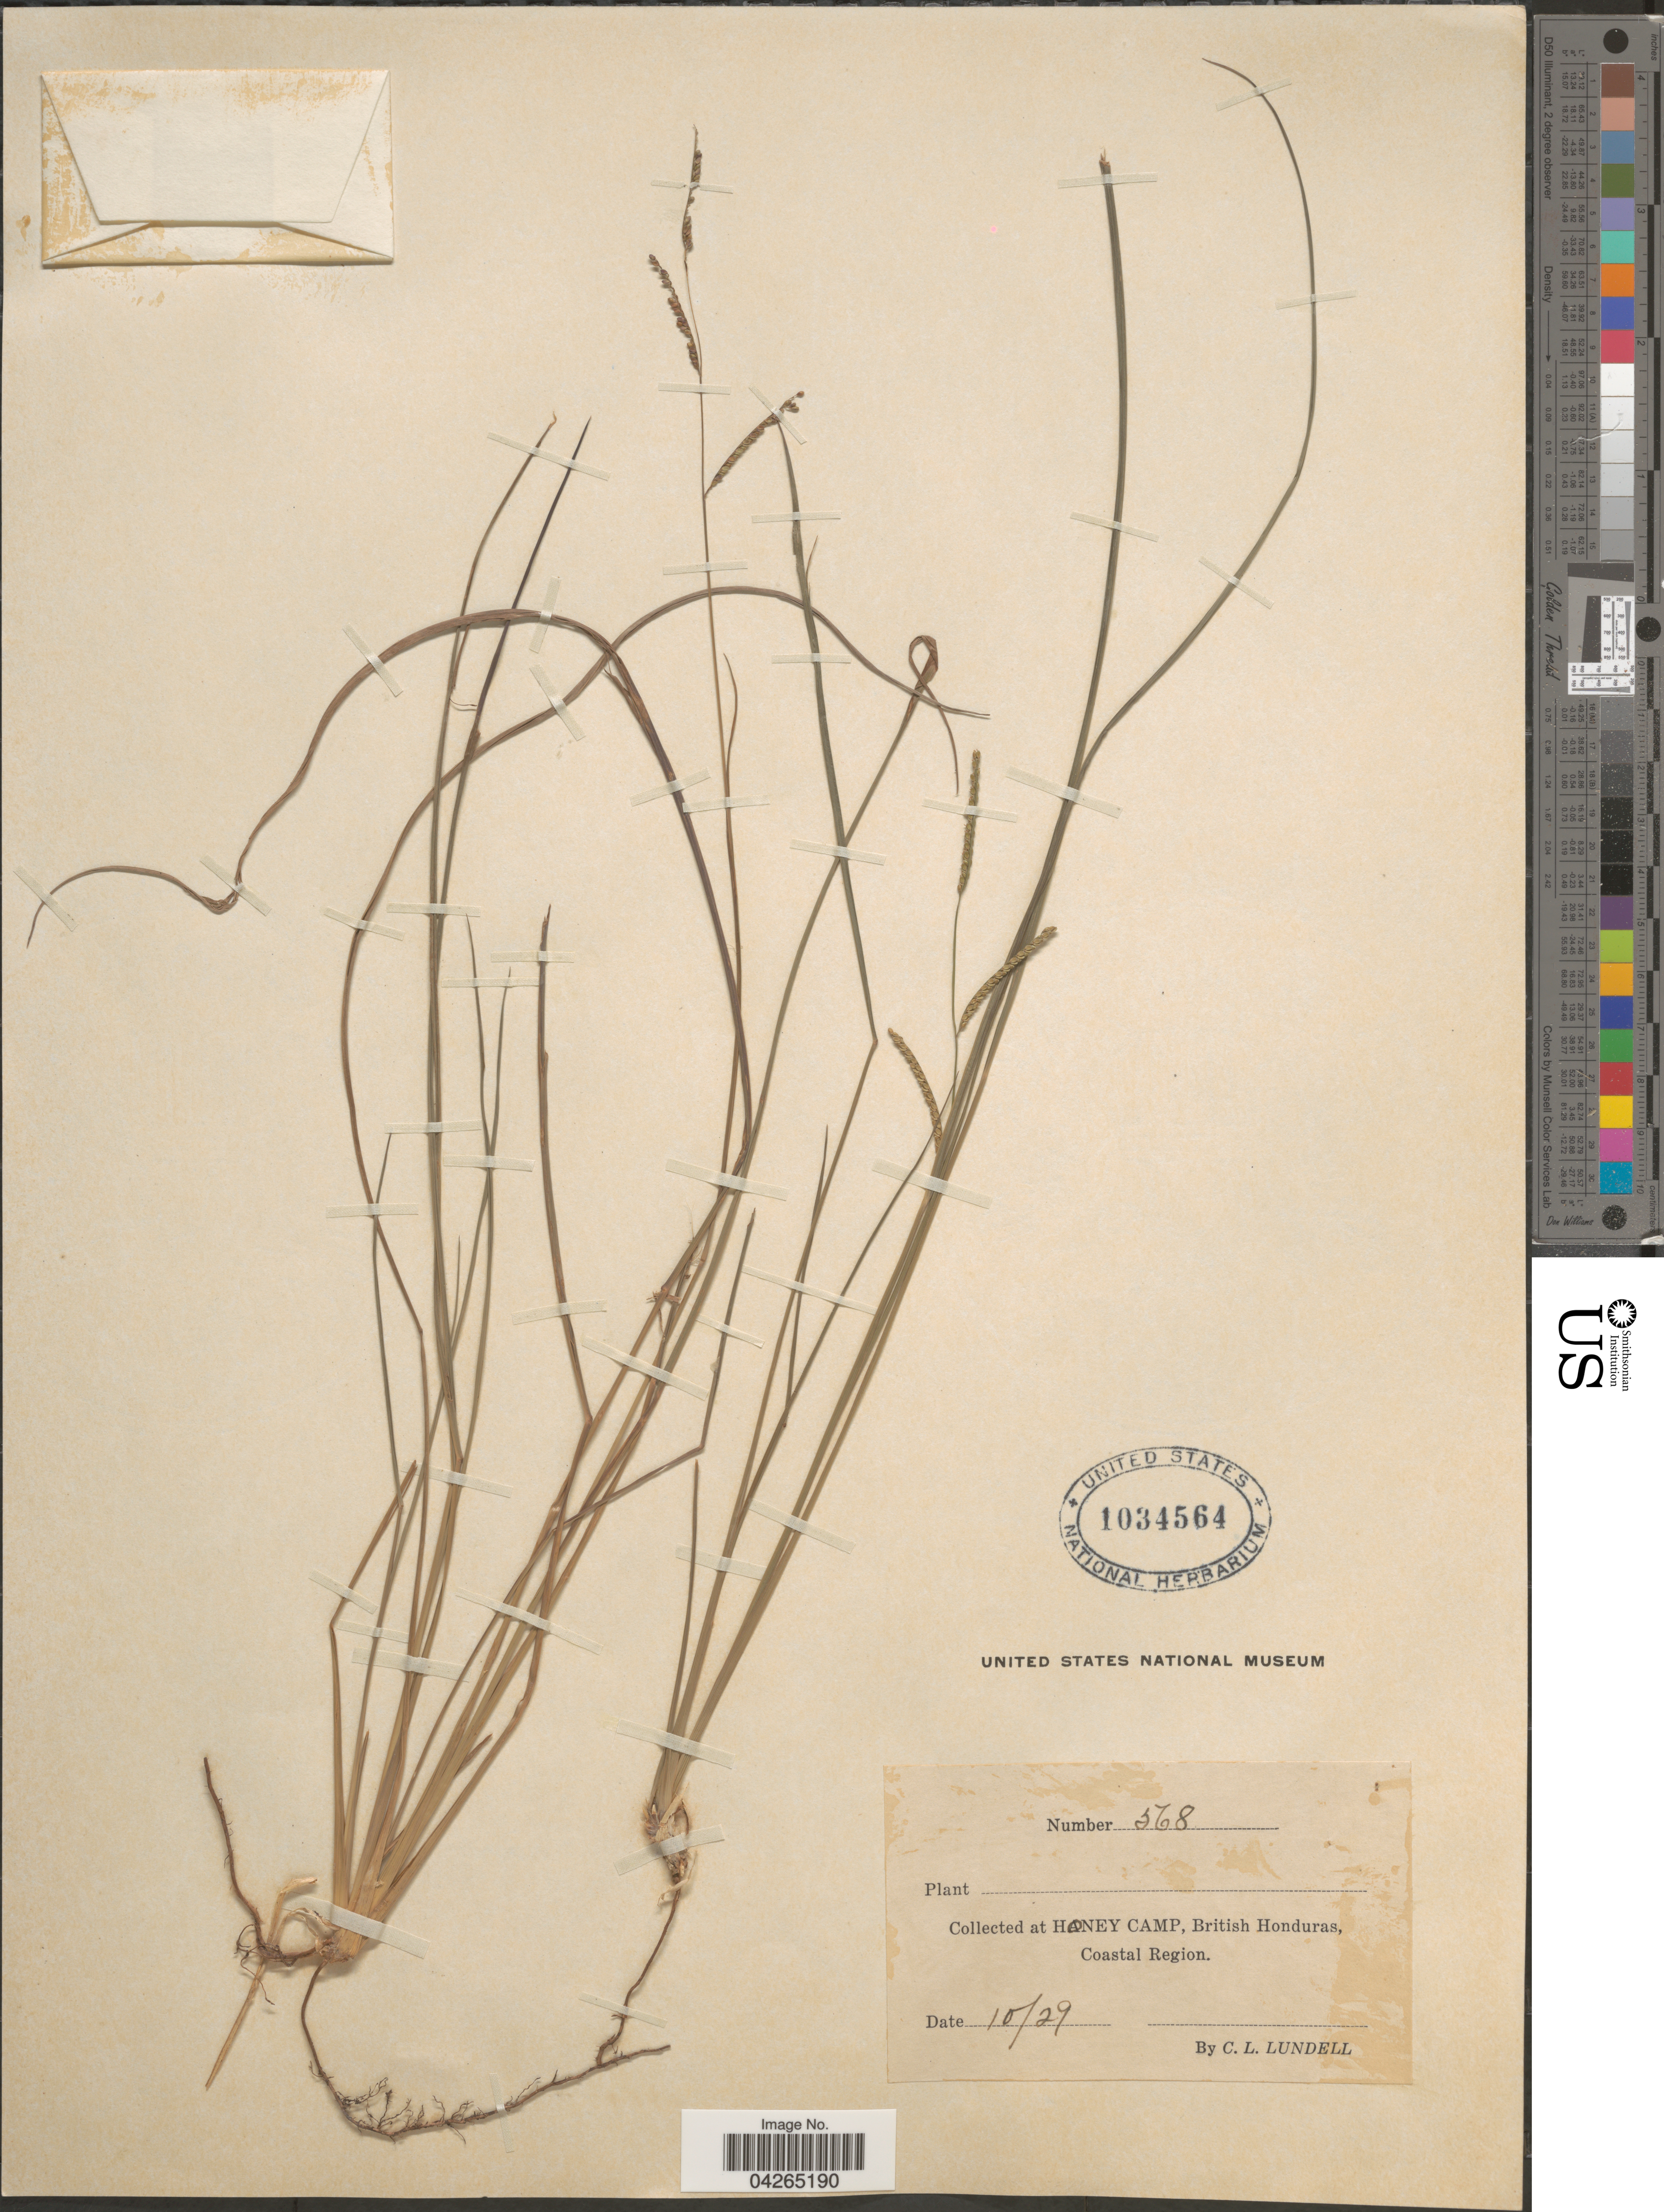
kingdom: Plantae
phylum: Tracheophyta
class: Liliopsida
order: Poales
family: Poaceae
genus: Paspalum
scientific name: Paspalum caespitosum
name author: Flüggé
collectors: C. L. Lundell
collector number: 568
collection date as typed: Transcribed d/m/y: /10/29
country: Belize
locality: At Honey Camp, British Honduras, Coastal Region.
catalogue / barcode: US 1034564